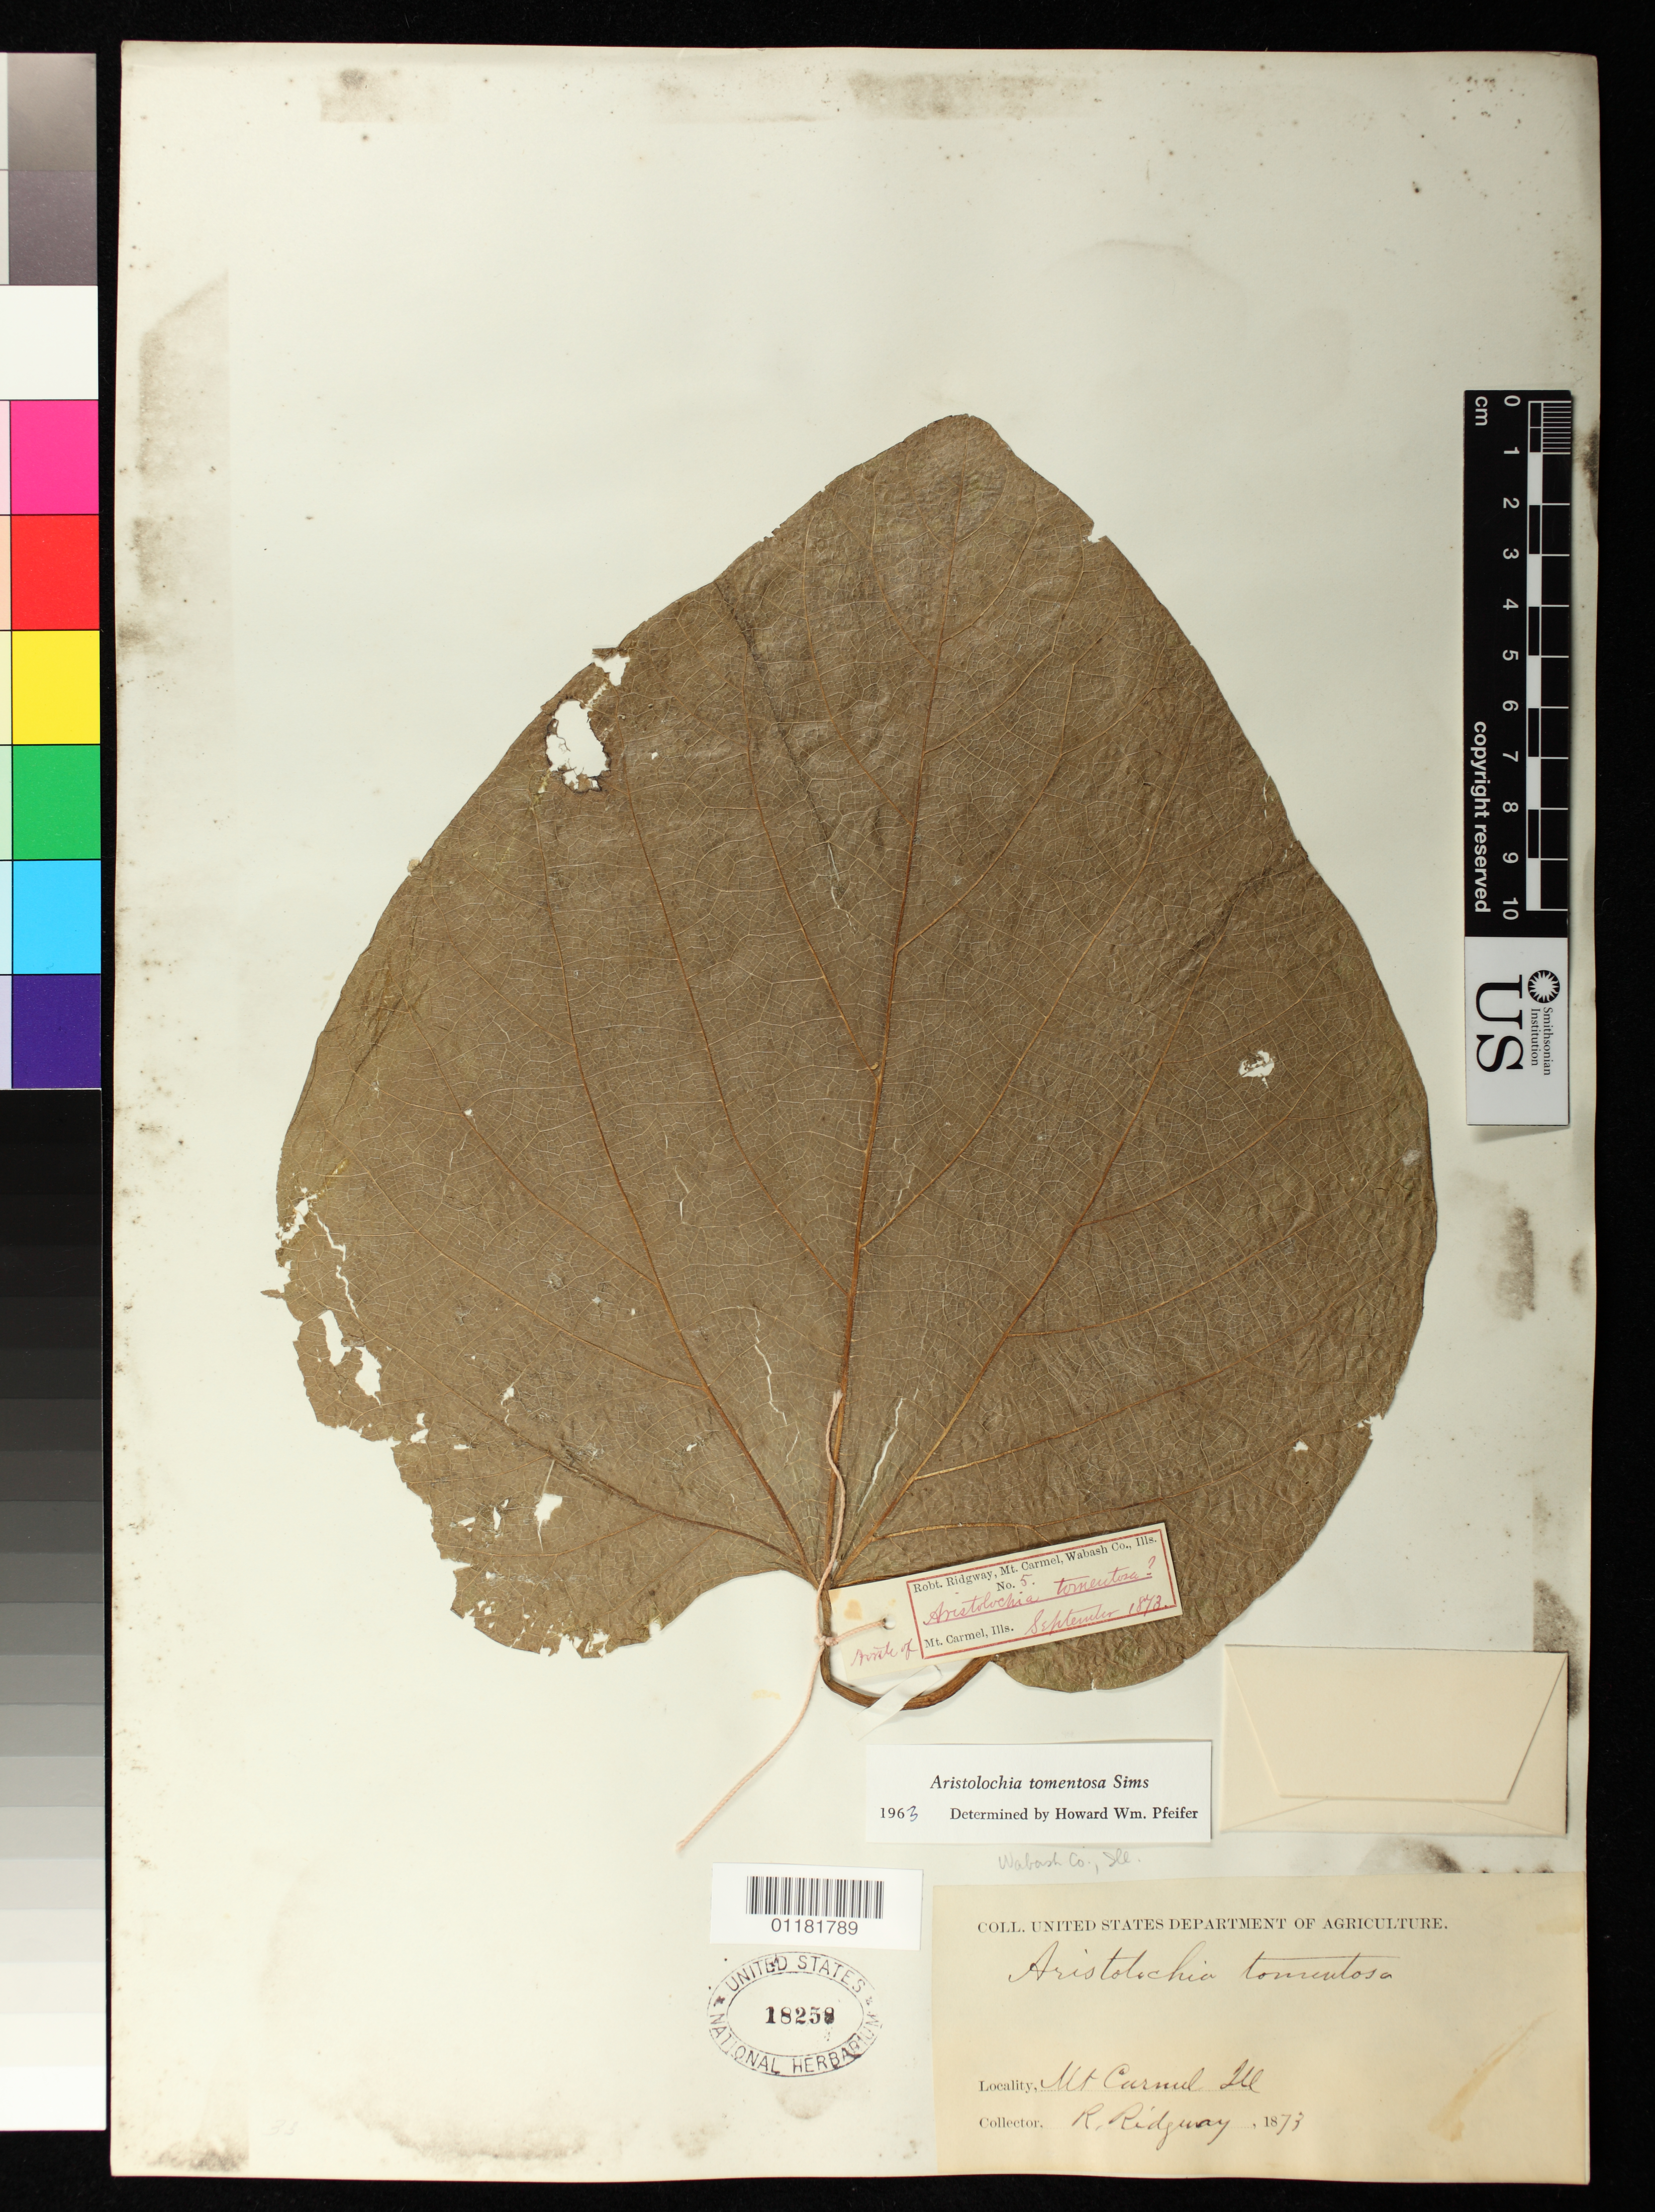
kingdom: Plantae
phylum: Tracheophyta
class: Magnoliopsida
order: Piperales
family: Aristolochiaceae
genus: Aristolochia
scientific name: Aristolochia tomentosa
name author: Sims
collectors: R. Ridgway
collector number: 5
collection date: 1873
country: United States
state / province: Illinois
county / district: Wabash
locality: Mt.Carmel, Wabash County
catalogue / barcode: US 18258